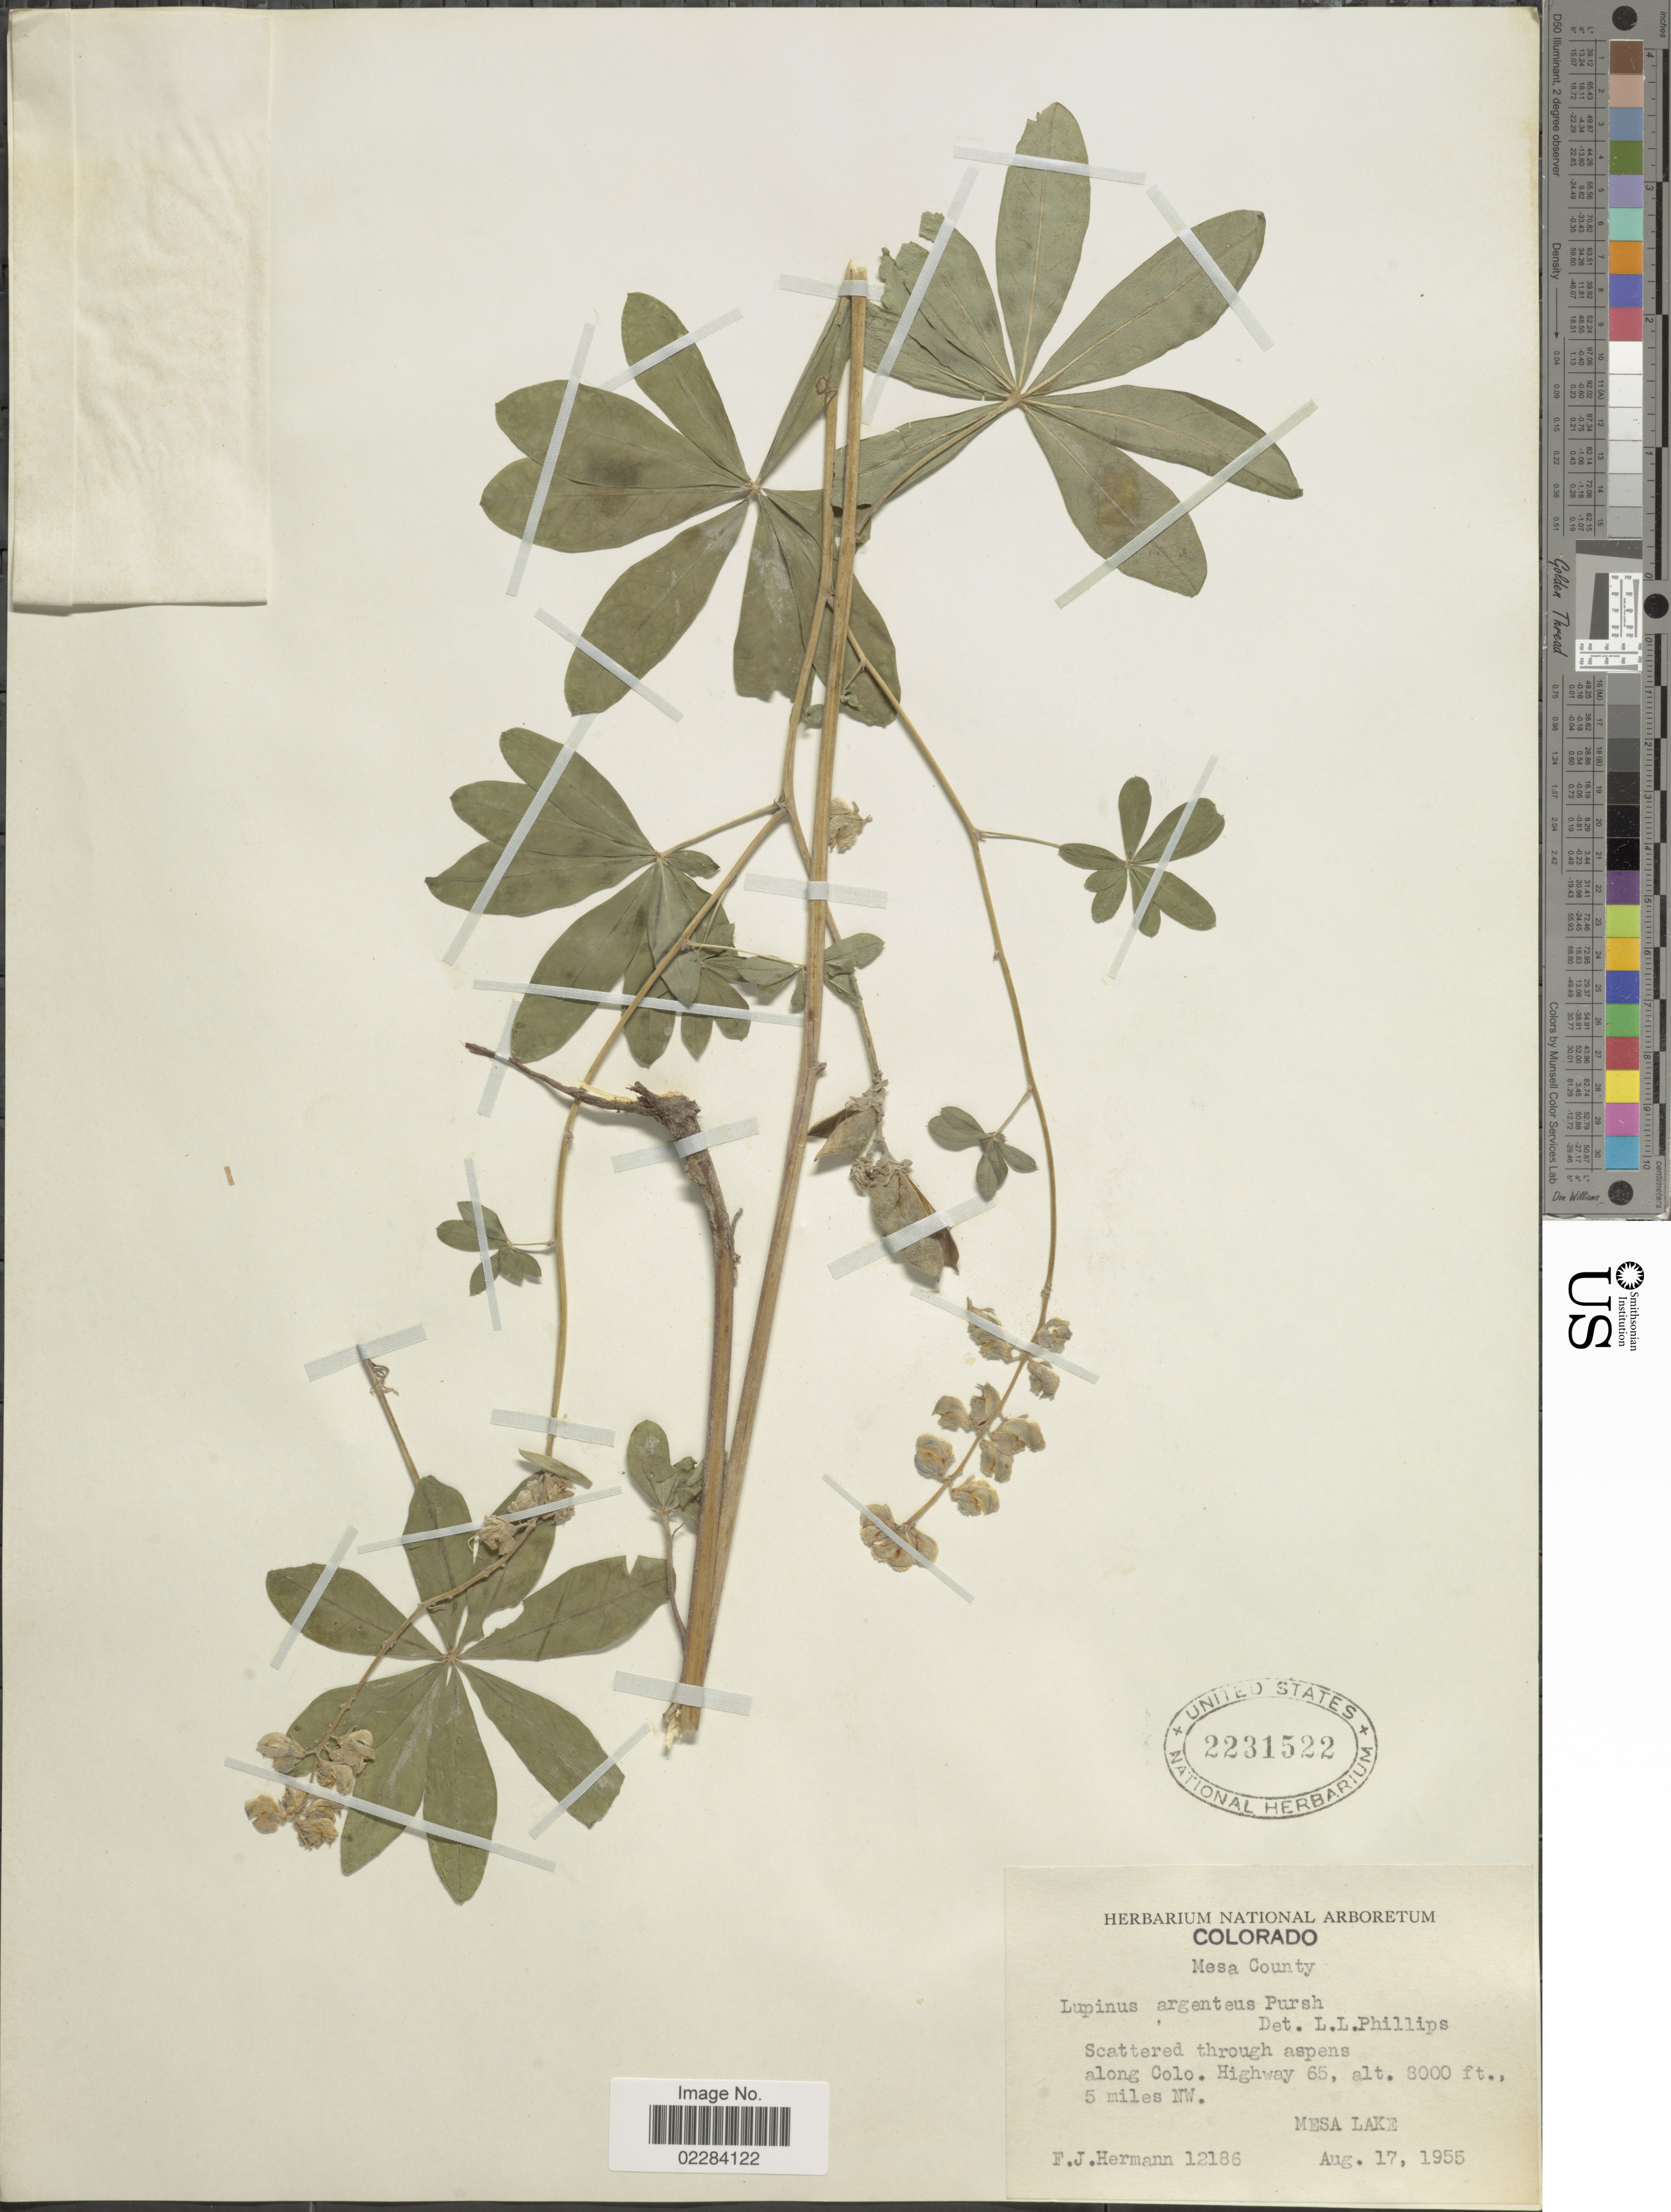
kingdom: Plantae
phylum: Tracheophyta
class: Magnoliopsida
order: Fabales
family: Fabaceae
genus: Lupinus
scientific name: Lupinus argenteus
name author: Pursh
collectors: F. J. Hermann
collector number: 12186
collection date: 1955-08-17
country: United States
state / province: Colorado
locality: Meas County. along Colo. Highway 65, 5 miles NW. Mesa Lake.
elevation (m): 2438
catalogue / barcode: US 2231522